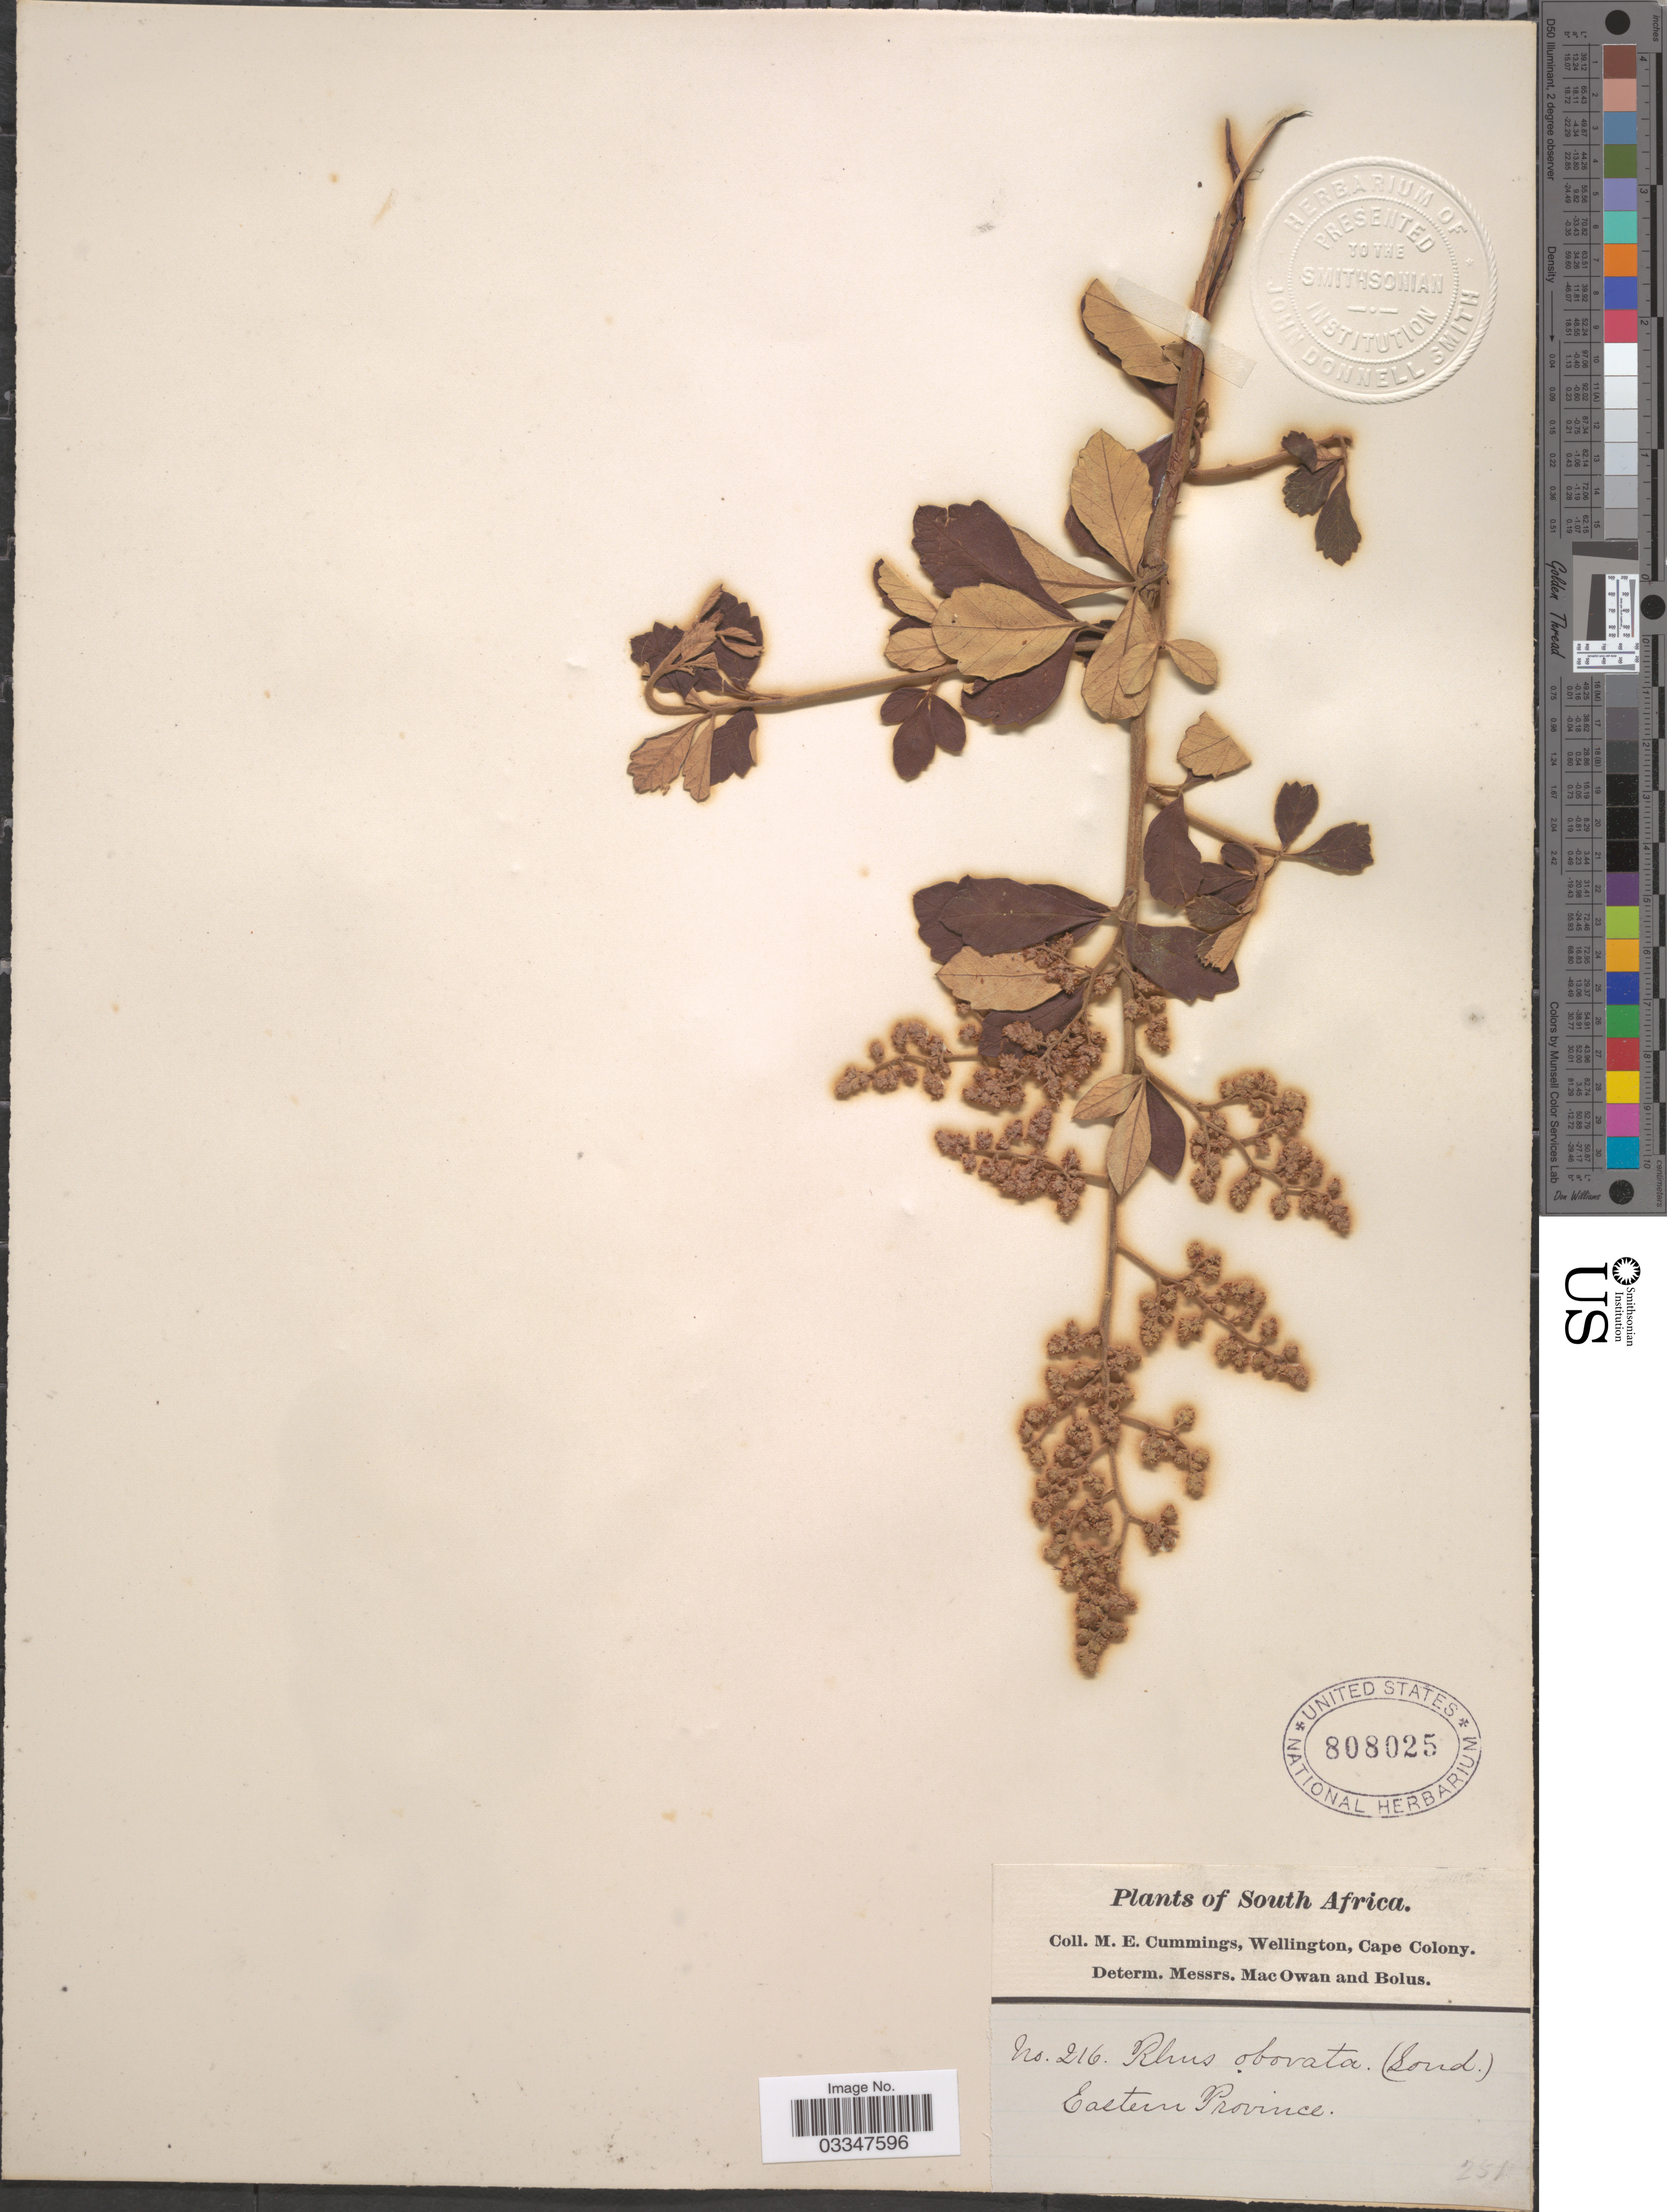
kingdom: Plantae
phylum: Tracheophyta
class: Magnoliopsida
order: Sapindales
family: Anacardiaceae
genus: Rhus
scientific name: Rhus obovata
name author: Sond.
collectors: M. E. Cummings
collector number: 216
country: South Africa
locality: Eastern Province.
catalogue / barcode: US 808025